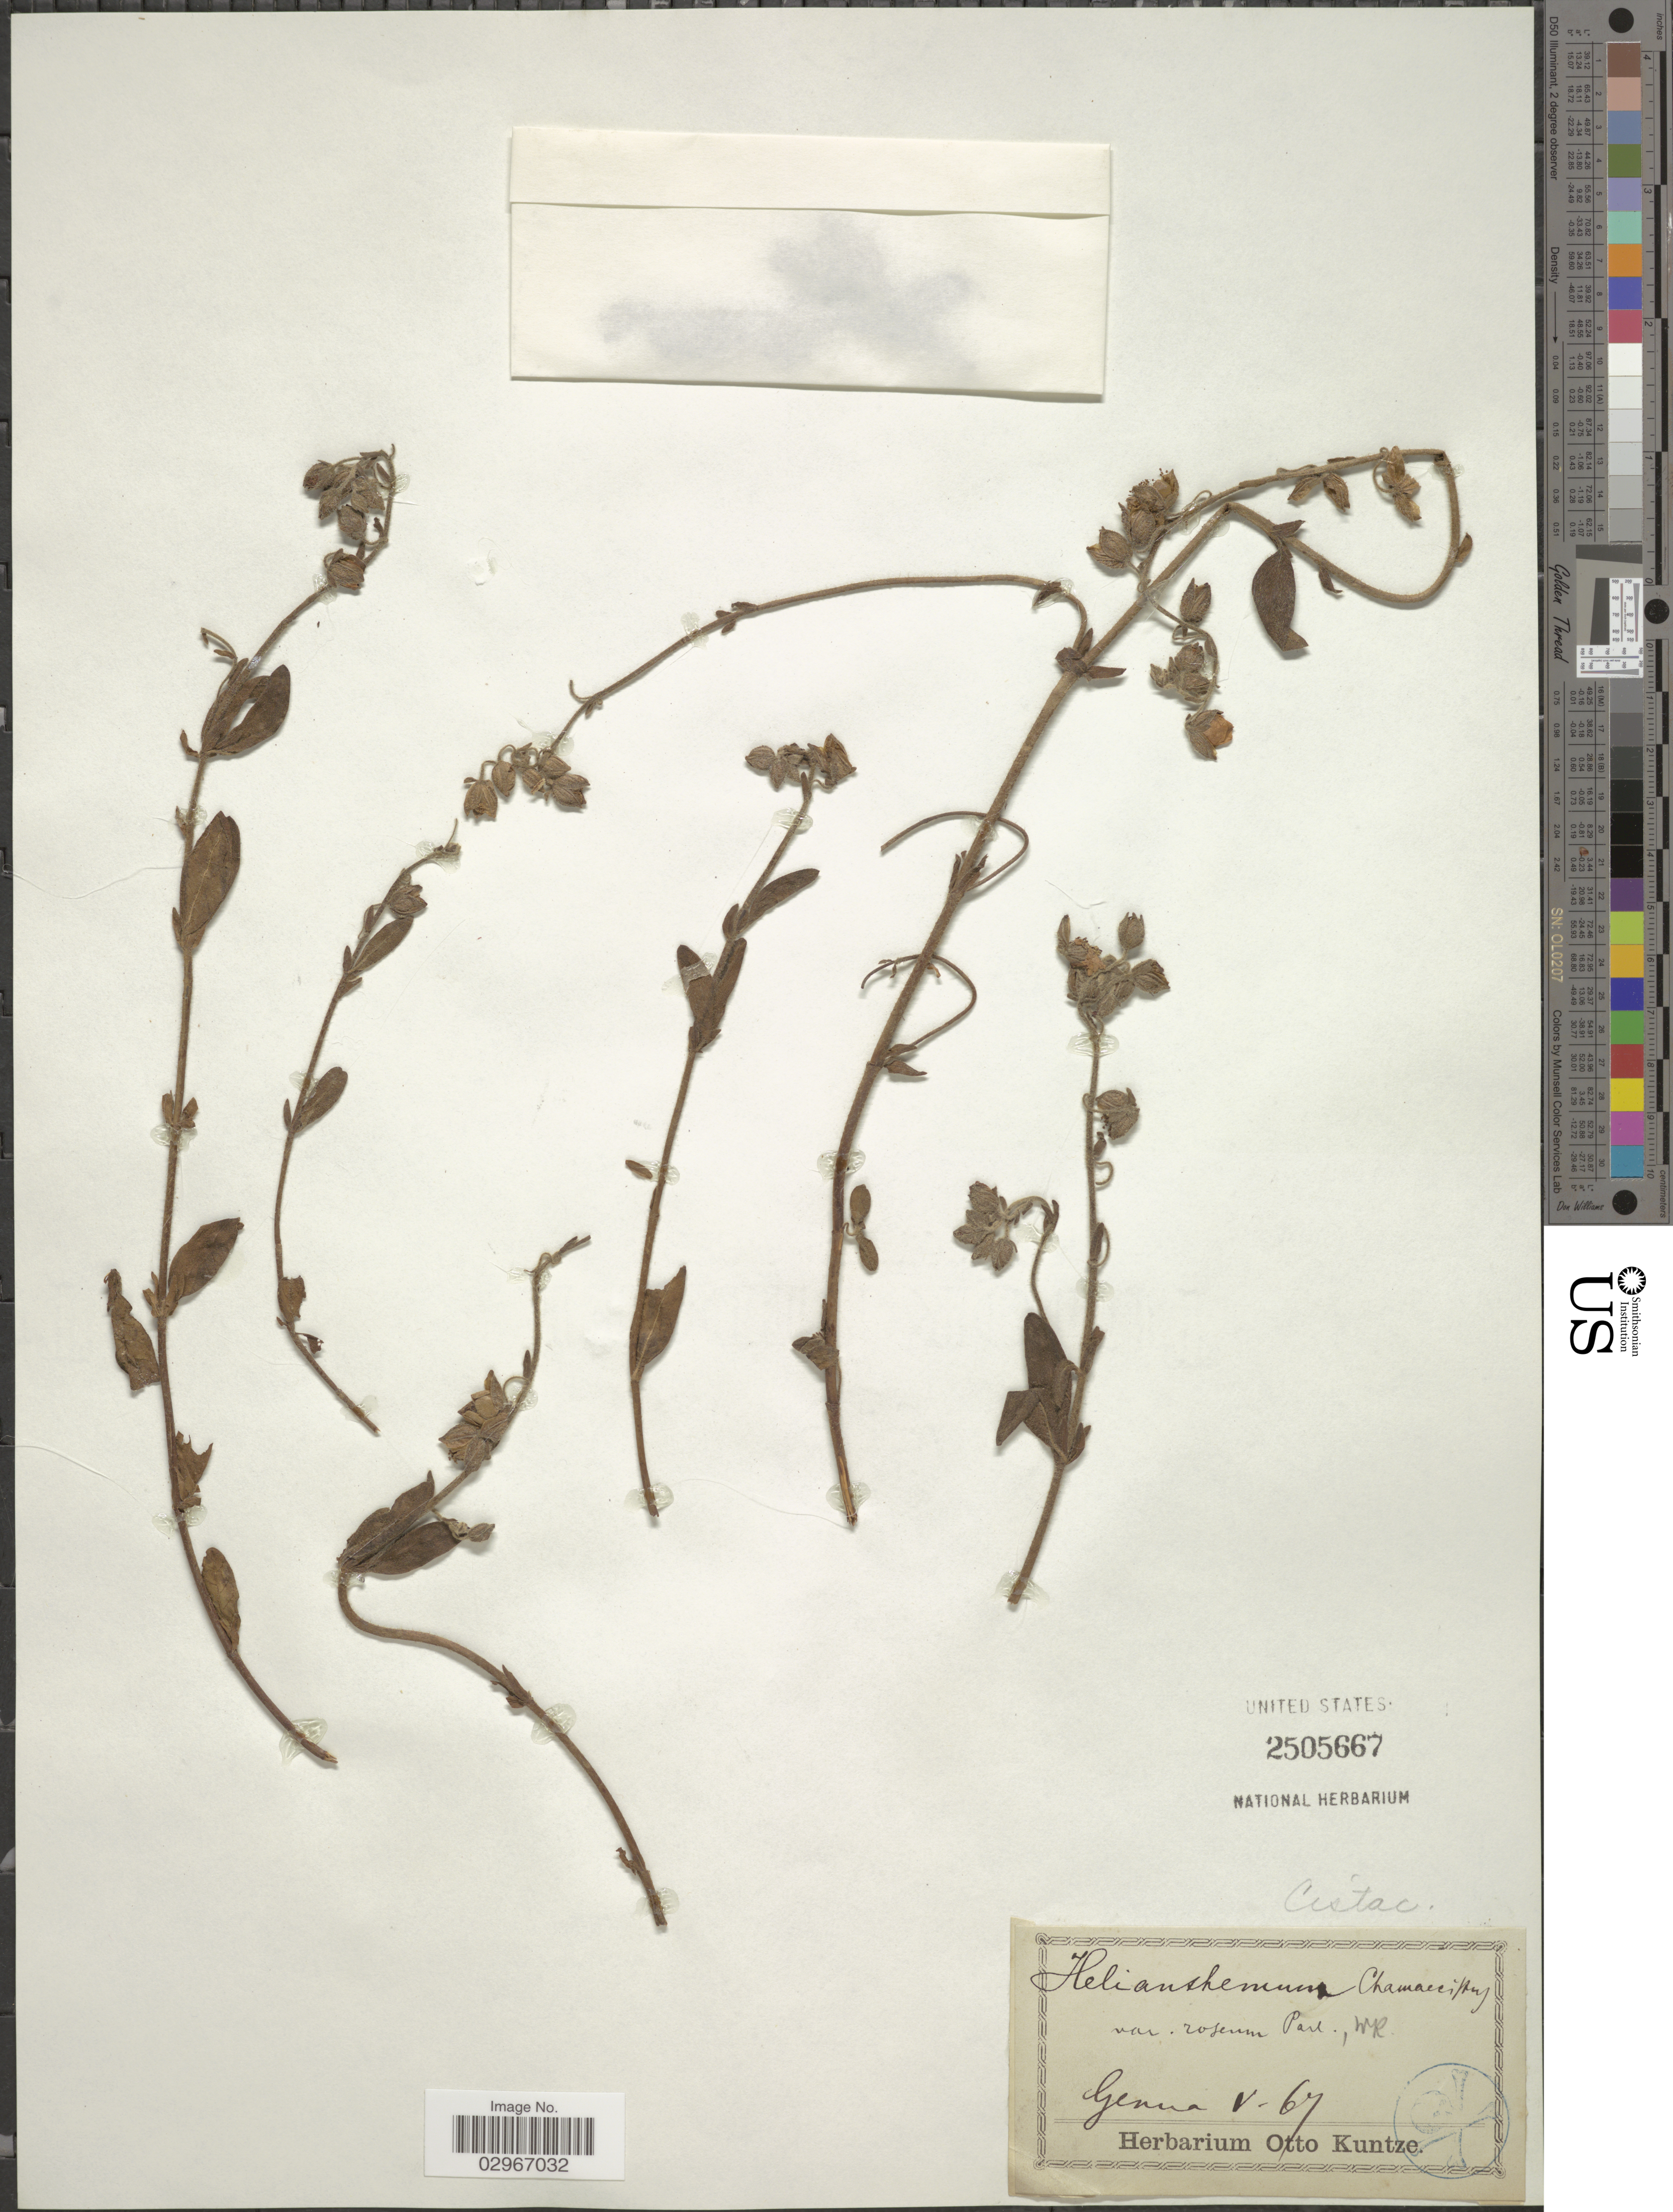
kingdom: Plantae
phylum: Tracheophyta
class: Magnoliopsida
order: Malvales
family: Cistaceae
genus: Helianthemum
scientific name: Helianthemum chamaecistus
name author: Mill.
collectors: ex herb. Otto Kuntze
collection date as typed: Transcribed d/m/y: /5/67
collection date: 1867-05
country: Italy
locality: Genua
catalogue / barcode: US 2505667